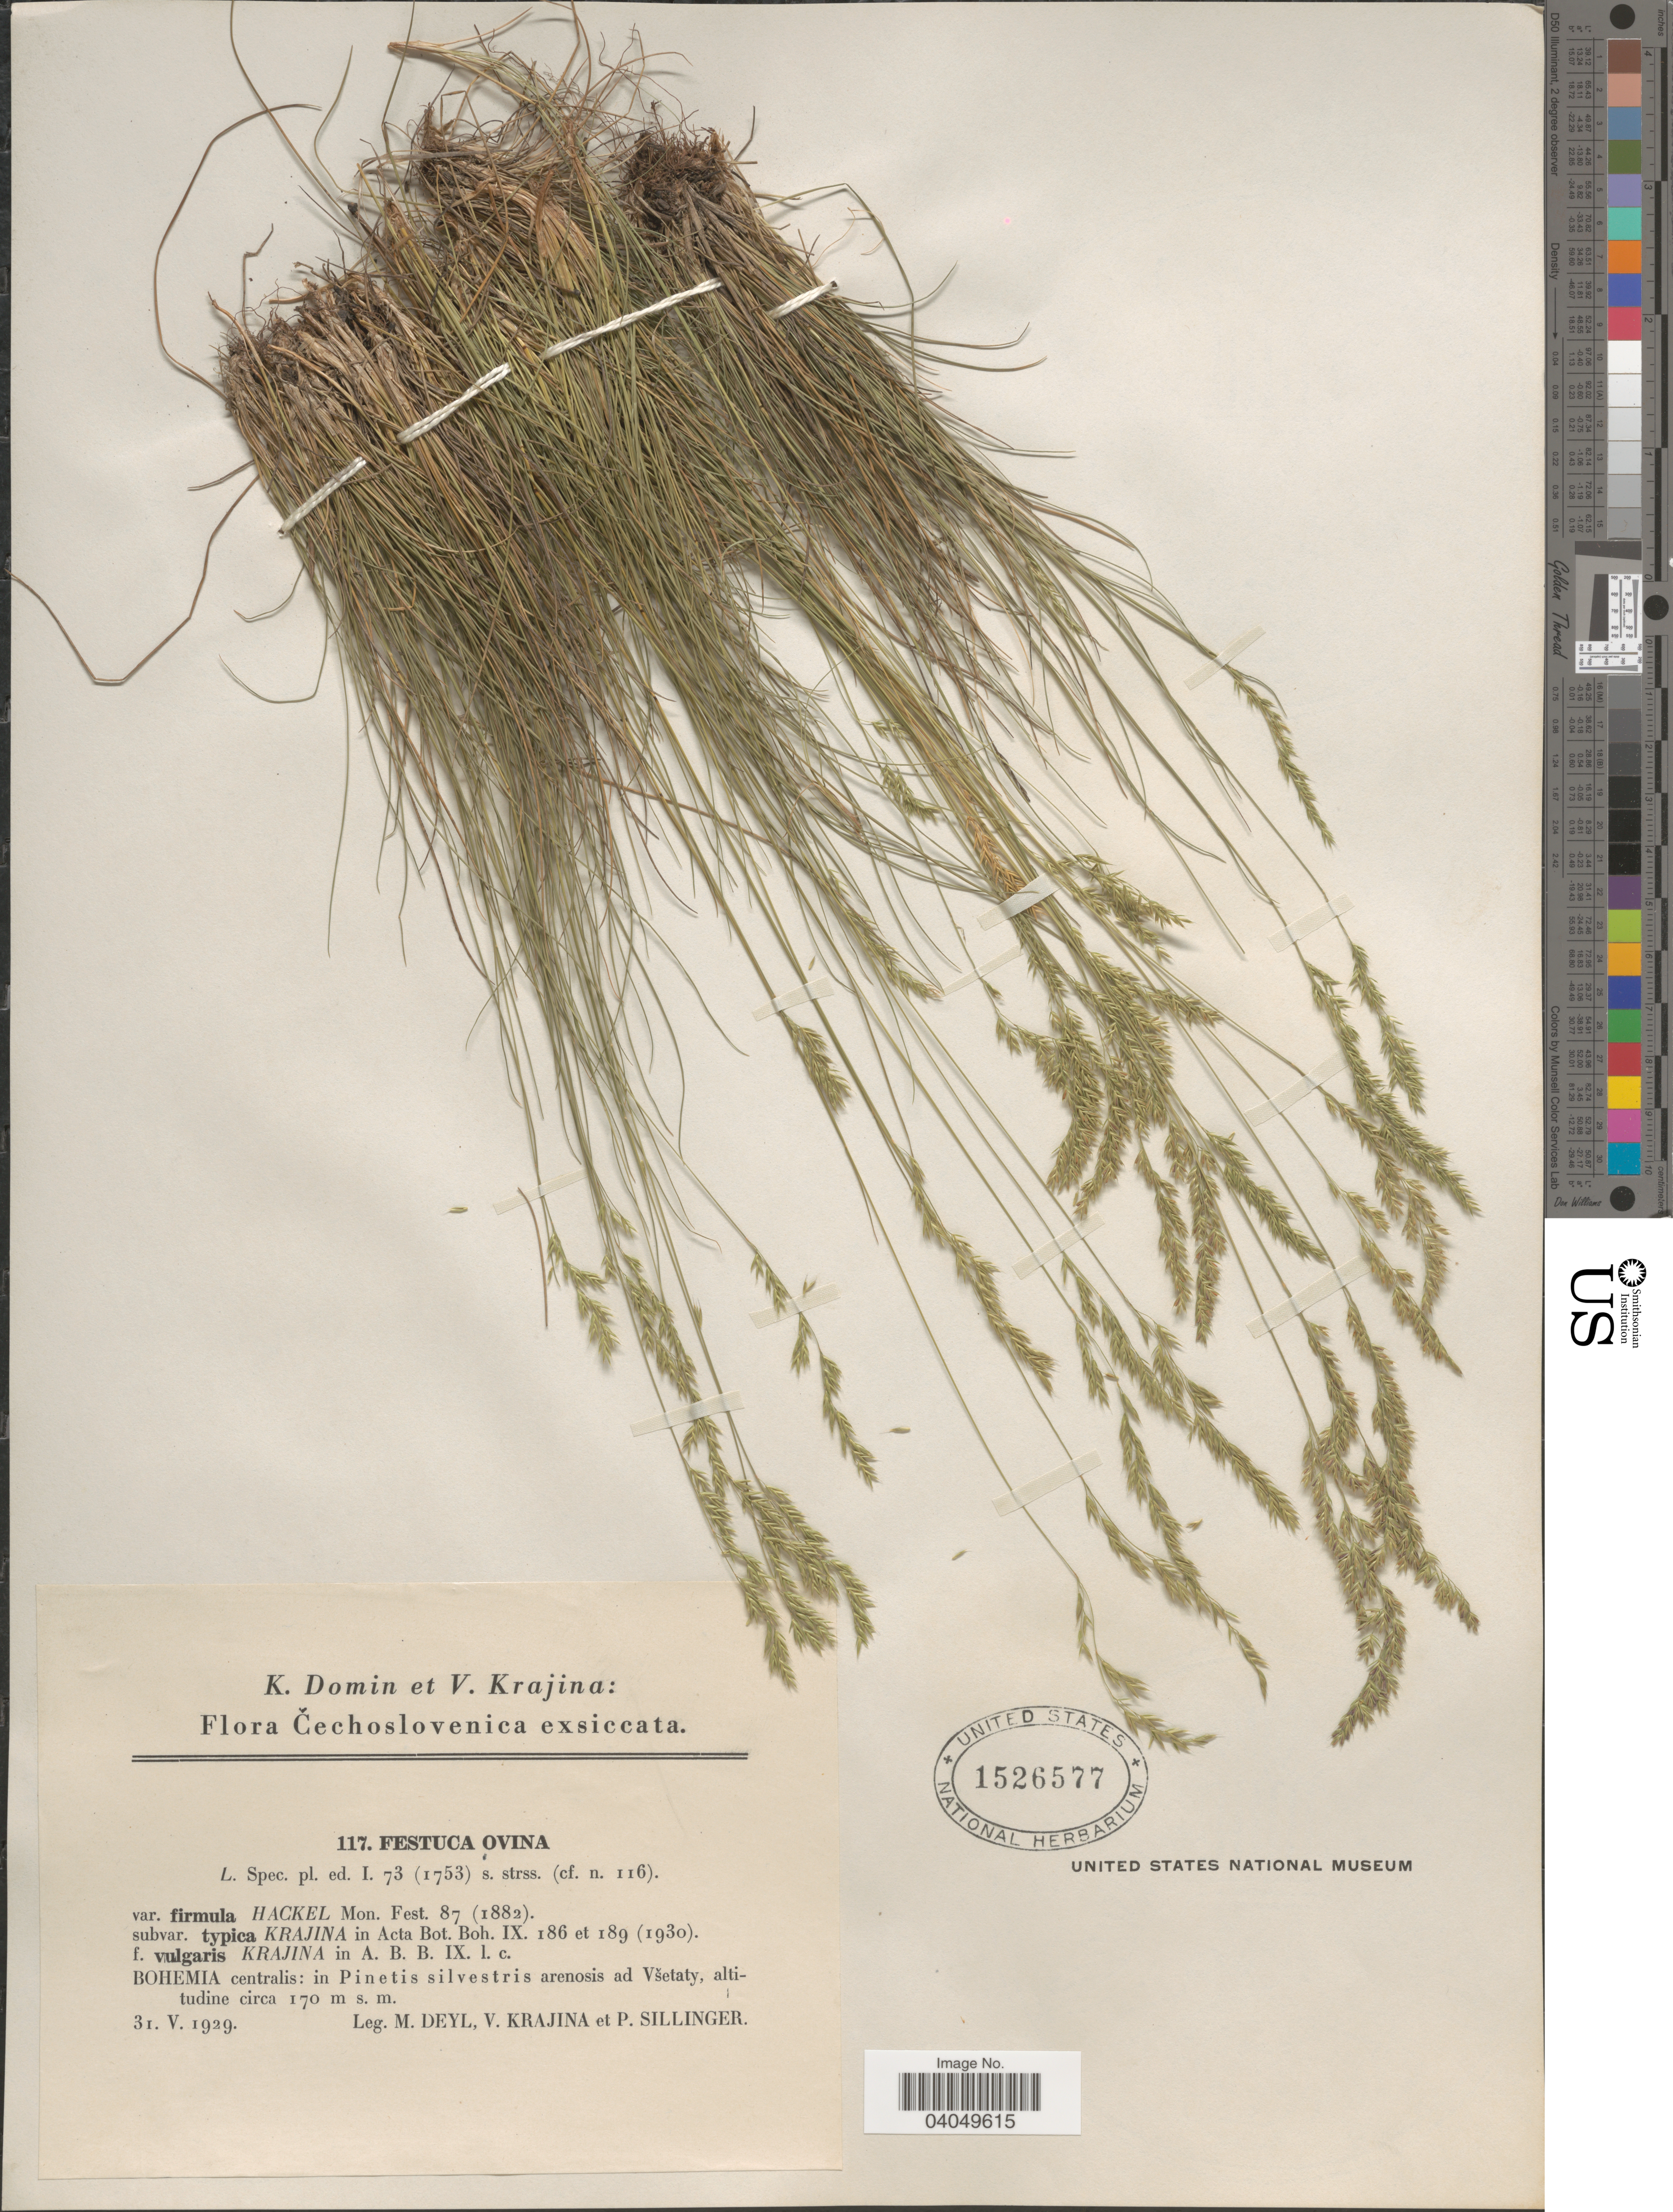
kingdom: Plantae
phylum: Tracheophyta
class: Liliopsida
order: Poales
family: Poaceae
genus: Festuca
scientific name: Festuca ovina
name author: L.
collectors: M. Deyl, V. Krajina & P. Sillinger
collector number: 117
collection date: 1929-05-31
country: Czechia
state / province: Central Bohemian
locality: Cechoslovenica. Bohemia centralis: in Pinetis silvestris arenosis ad Vsetaty.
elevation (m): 170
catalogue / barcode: US 1526577